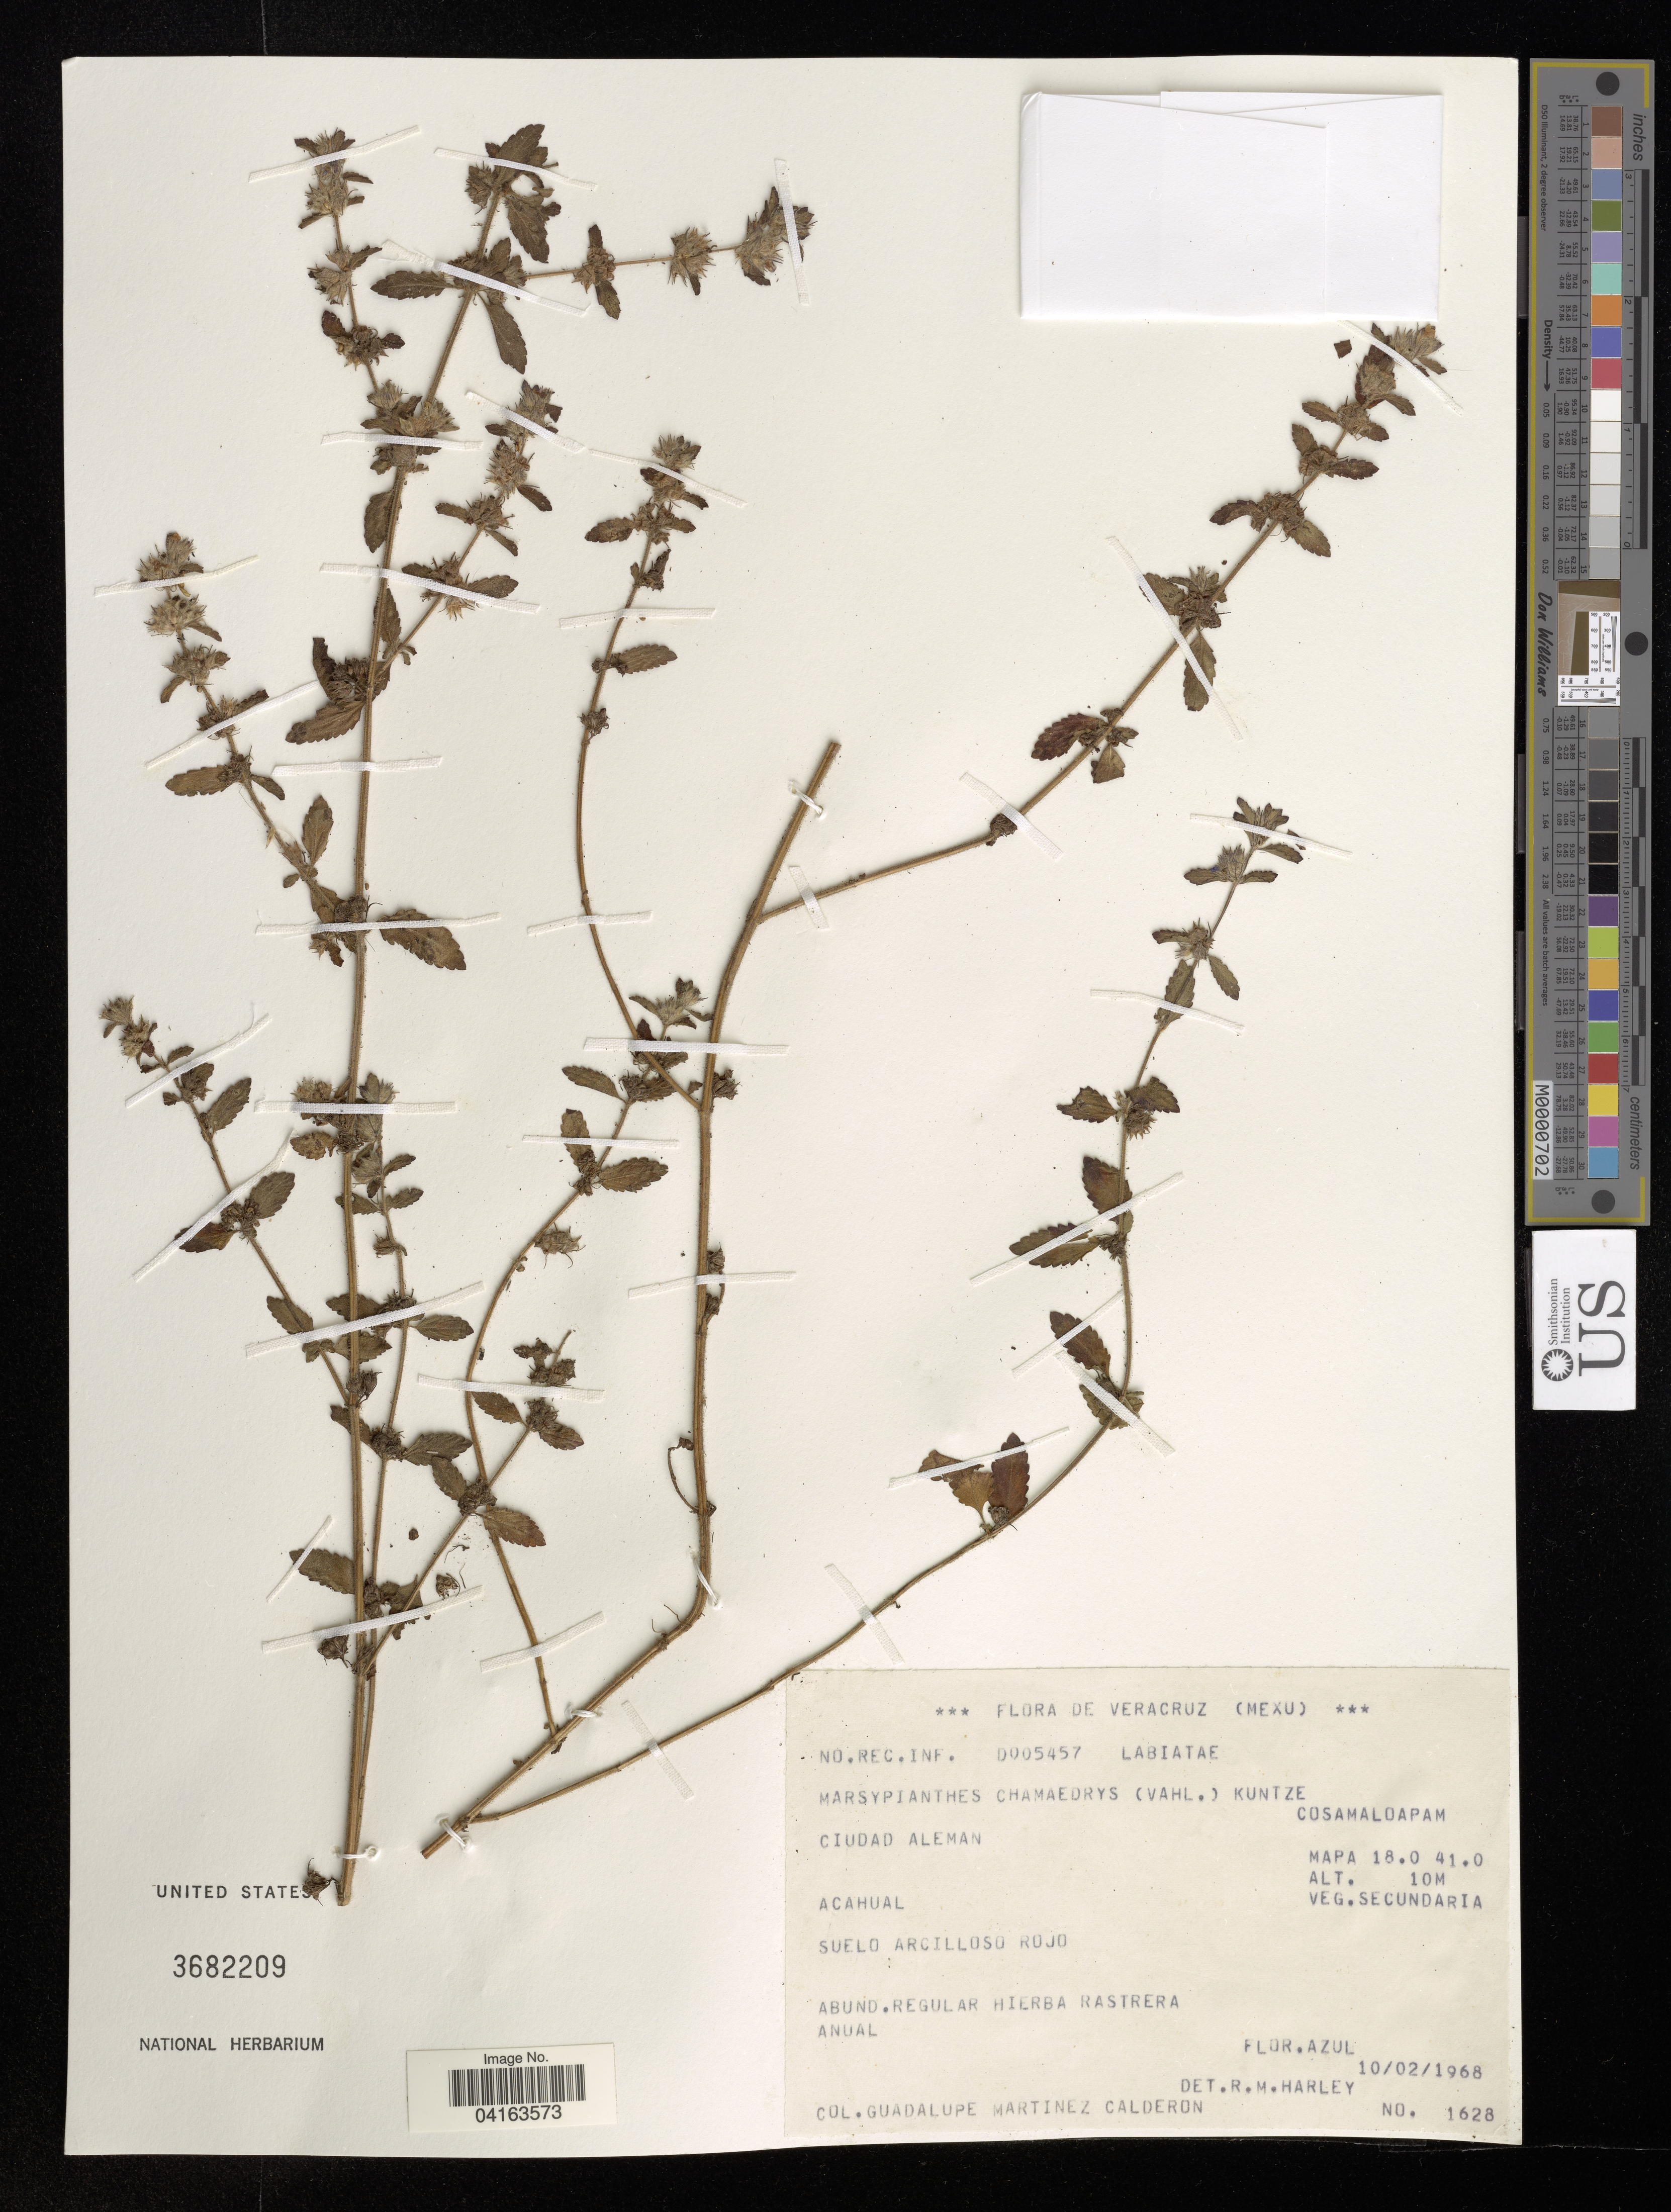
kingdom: Plantae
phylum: Tracheophyta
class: Magnoliopsida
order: Lamiales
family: Lamiaceae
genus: Marsypianthes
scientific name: Marsypianthes chamaedrys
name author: (Vahl) Kuntze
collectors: G. Martínez Calderón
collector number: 1628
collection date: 1968-02-10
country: Mexico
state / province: Veracruz Llave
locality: Cosamaloapam. Ciudad Aleman.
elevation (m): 10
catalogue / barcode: US 3682209